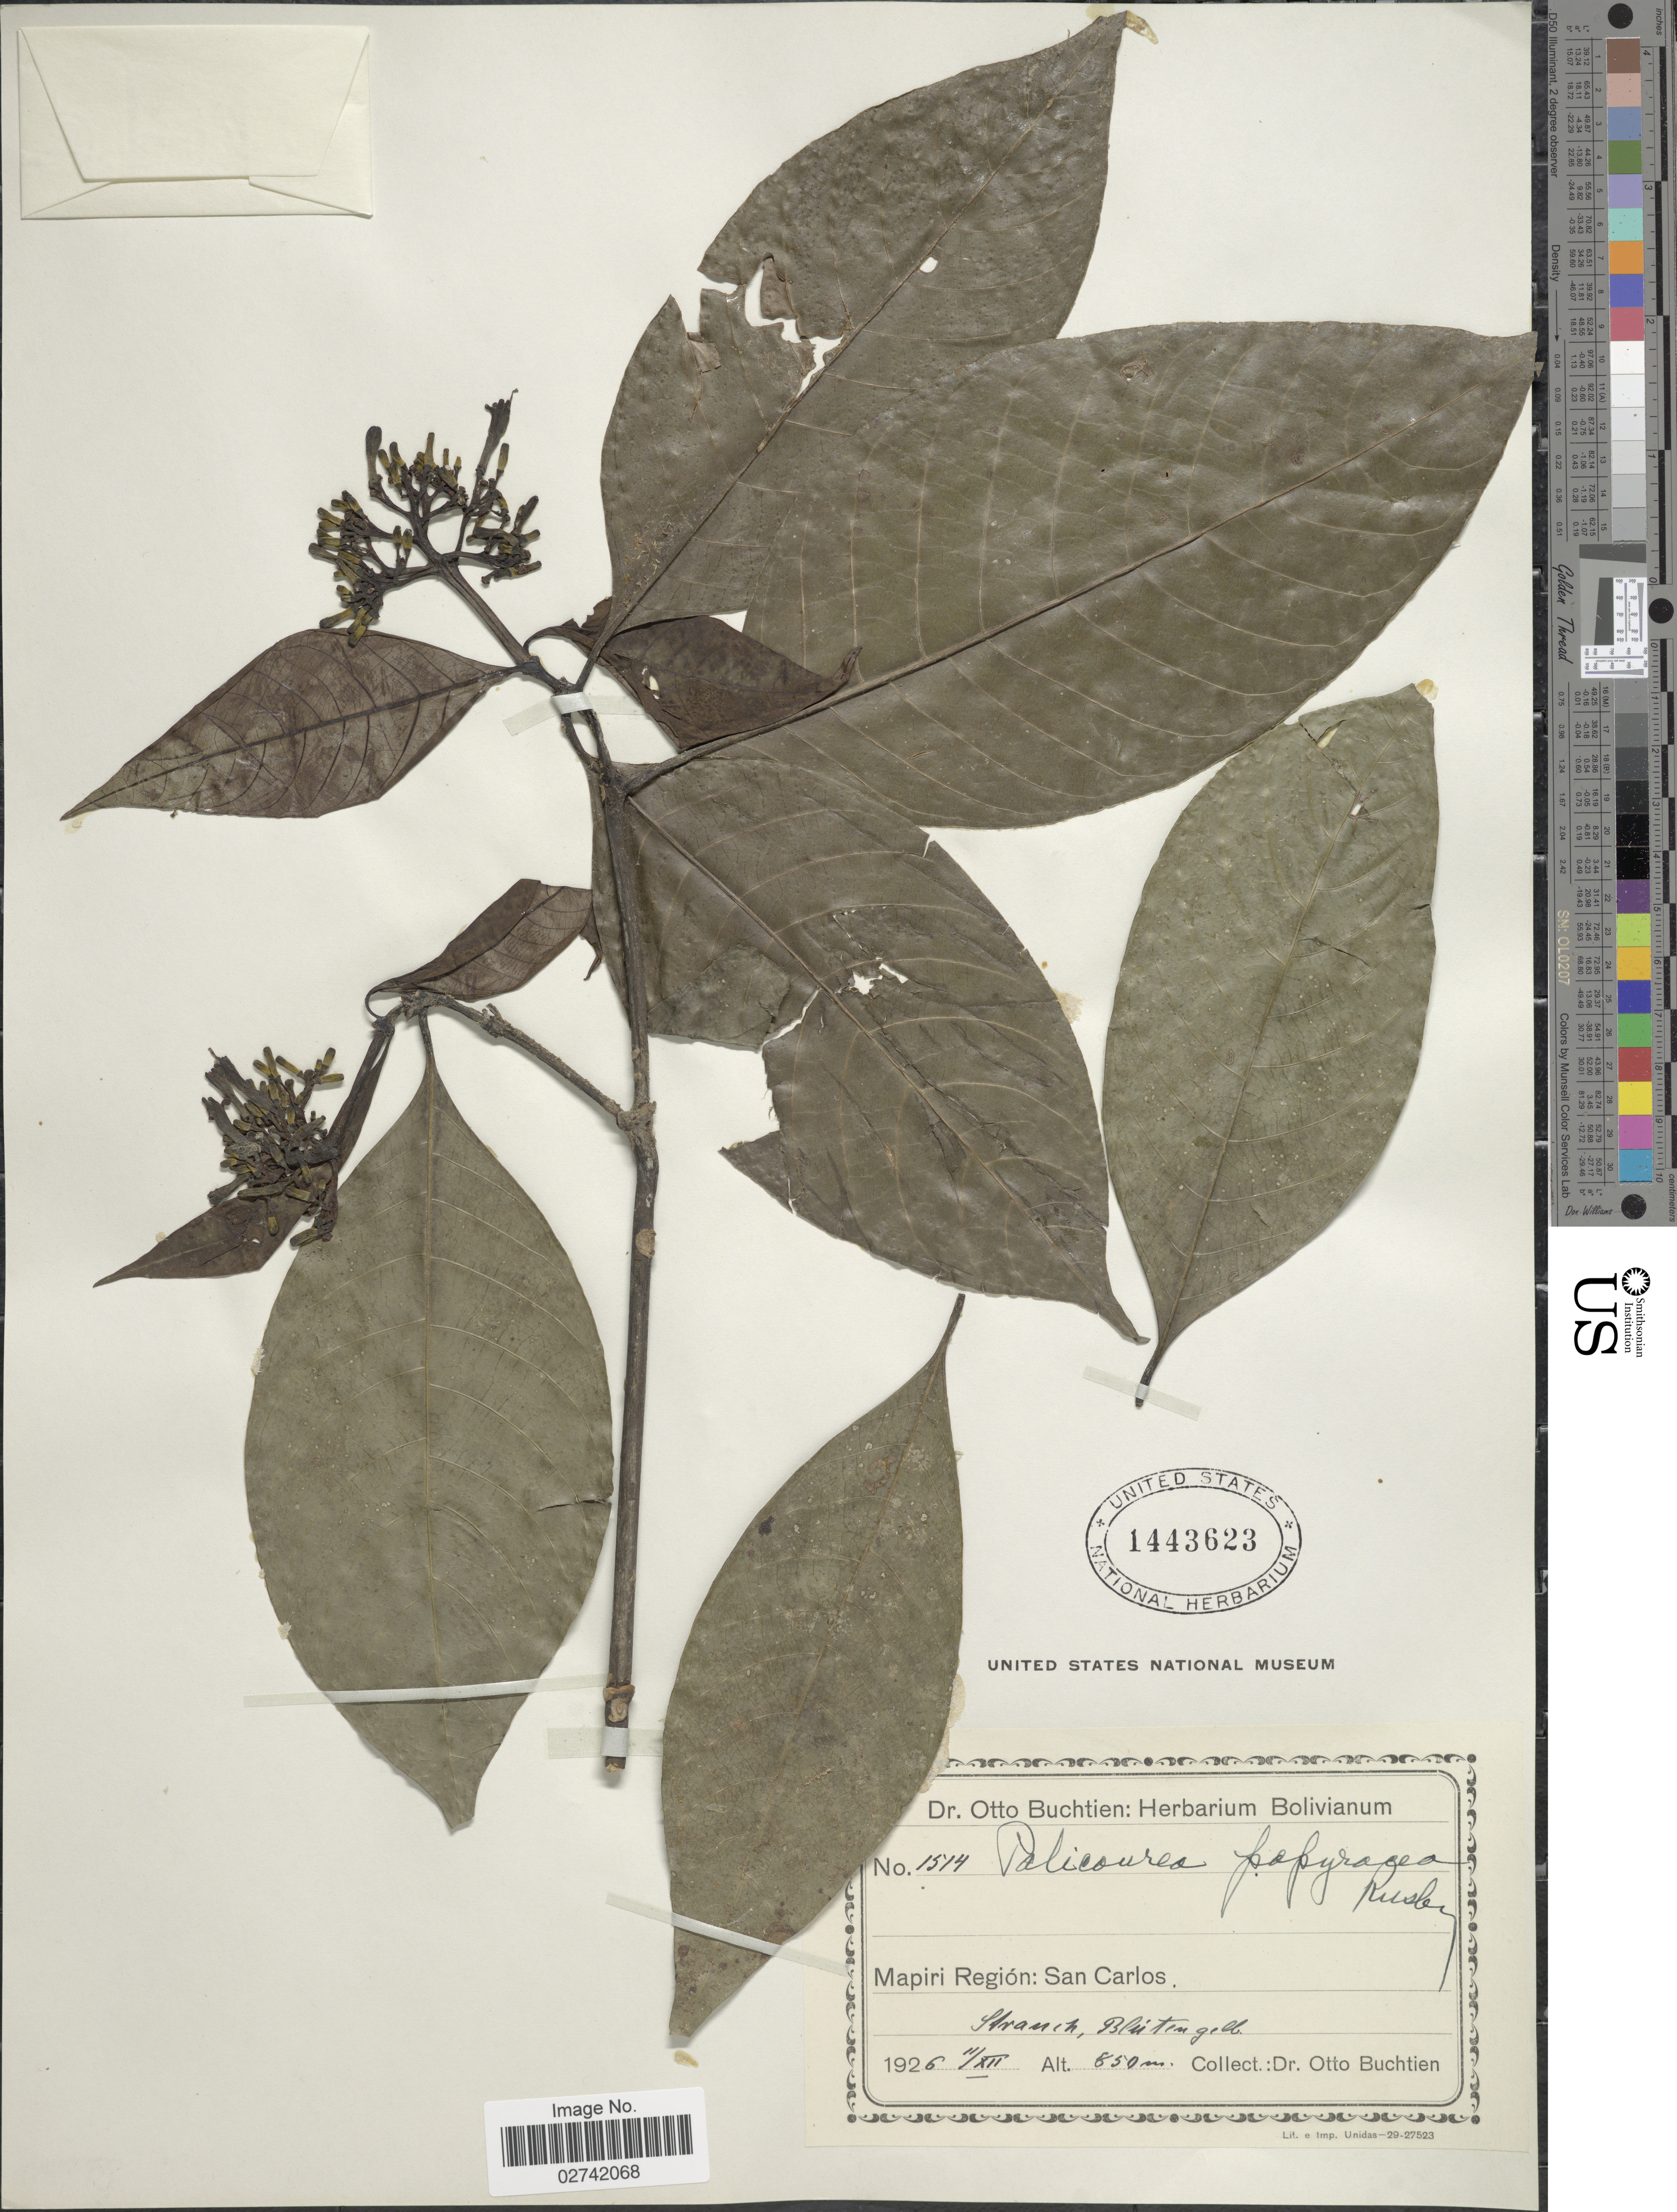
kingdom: Plantae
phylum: Tracheophyta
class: Magnoliopsida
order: Gentianales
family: Rubiaceae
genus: Palicourea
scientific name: Palicourea papyracea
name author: Rusby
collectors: O. Buchtien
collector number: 1514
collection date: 1926-12-11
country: Bolivia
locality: Mapiri Region: San Carlos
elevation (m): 850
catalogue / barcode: US 1443623